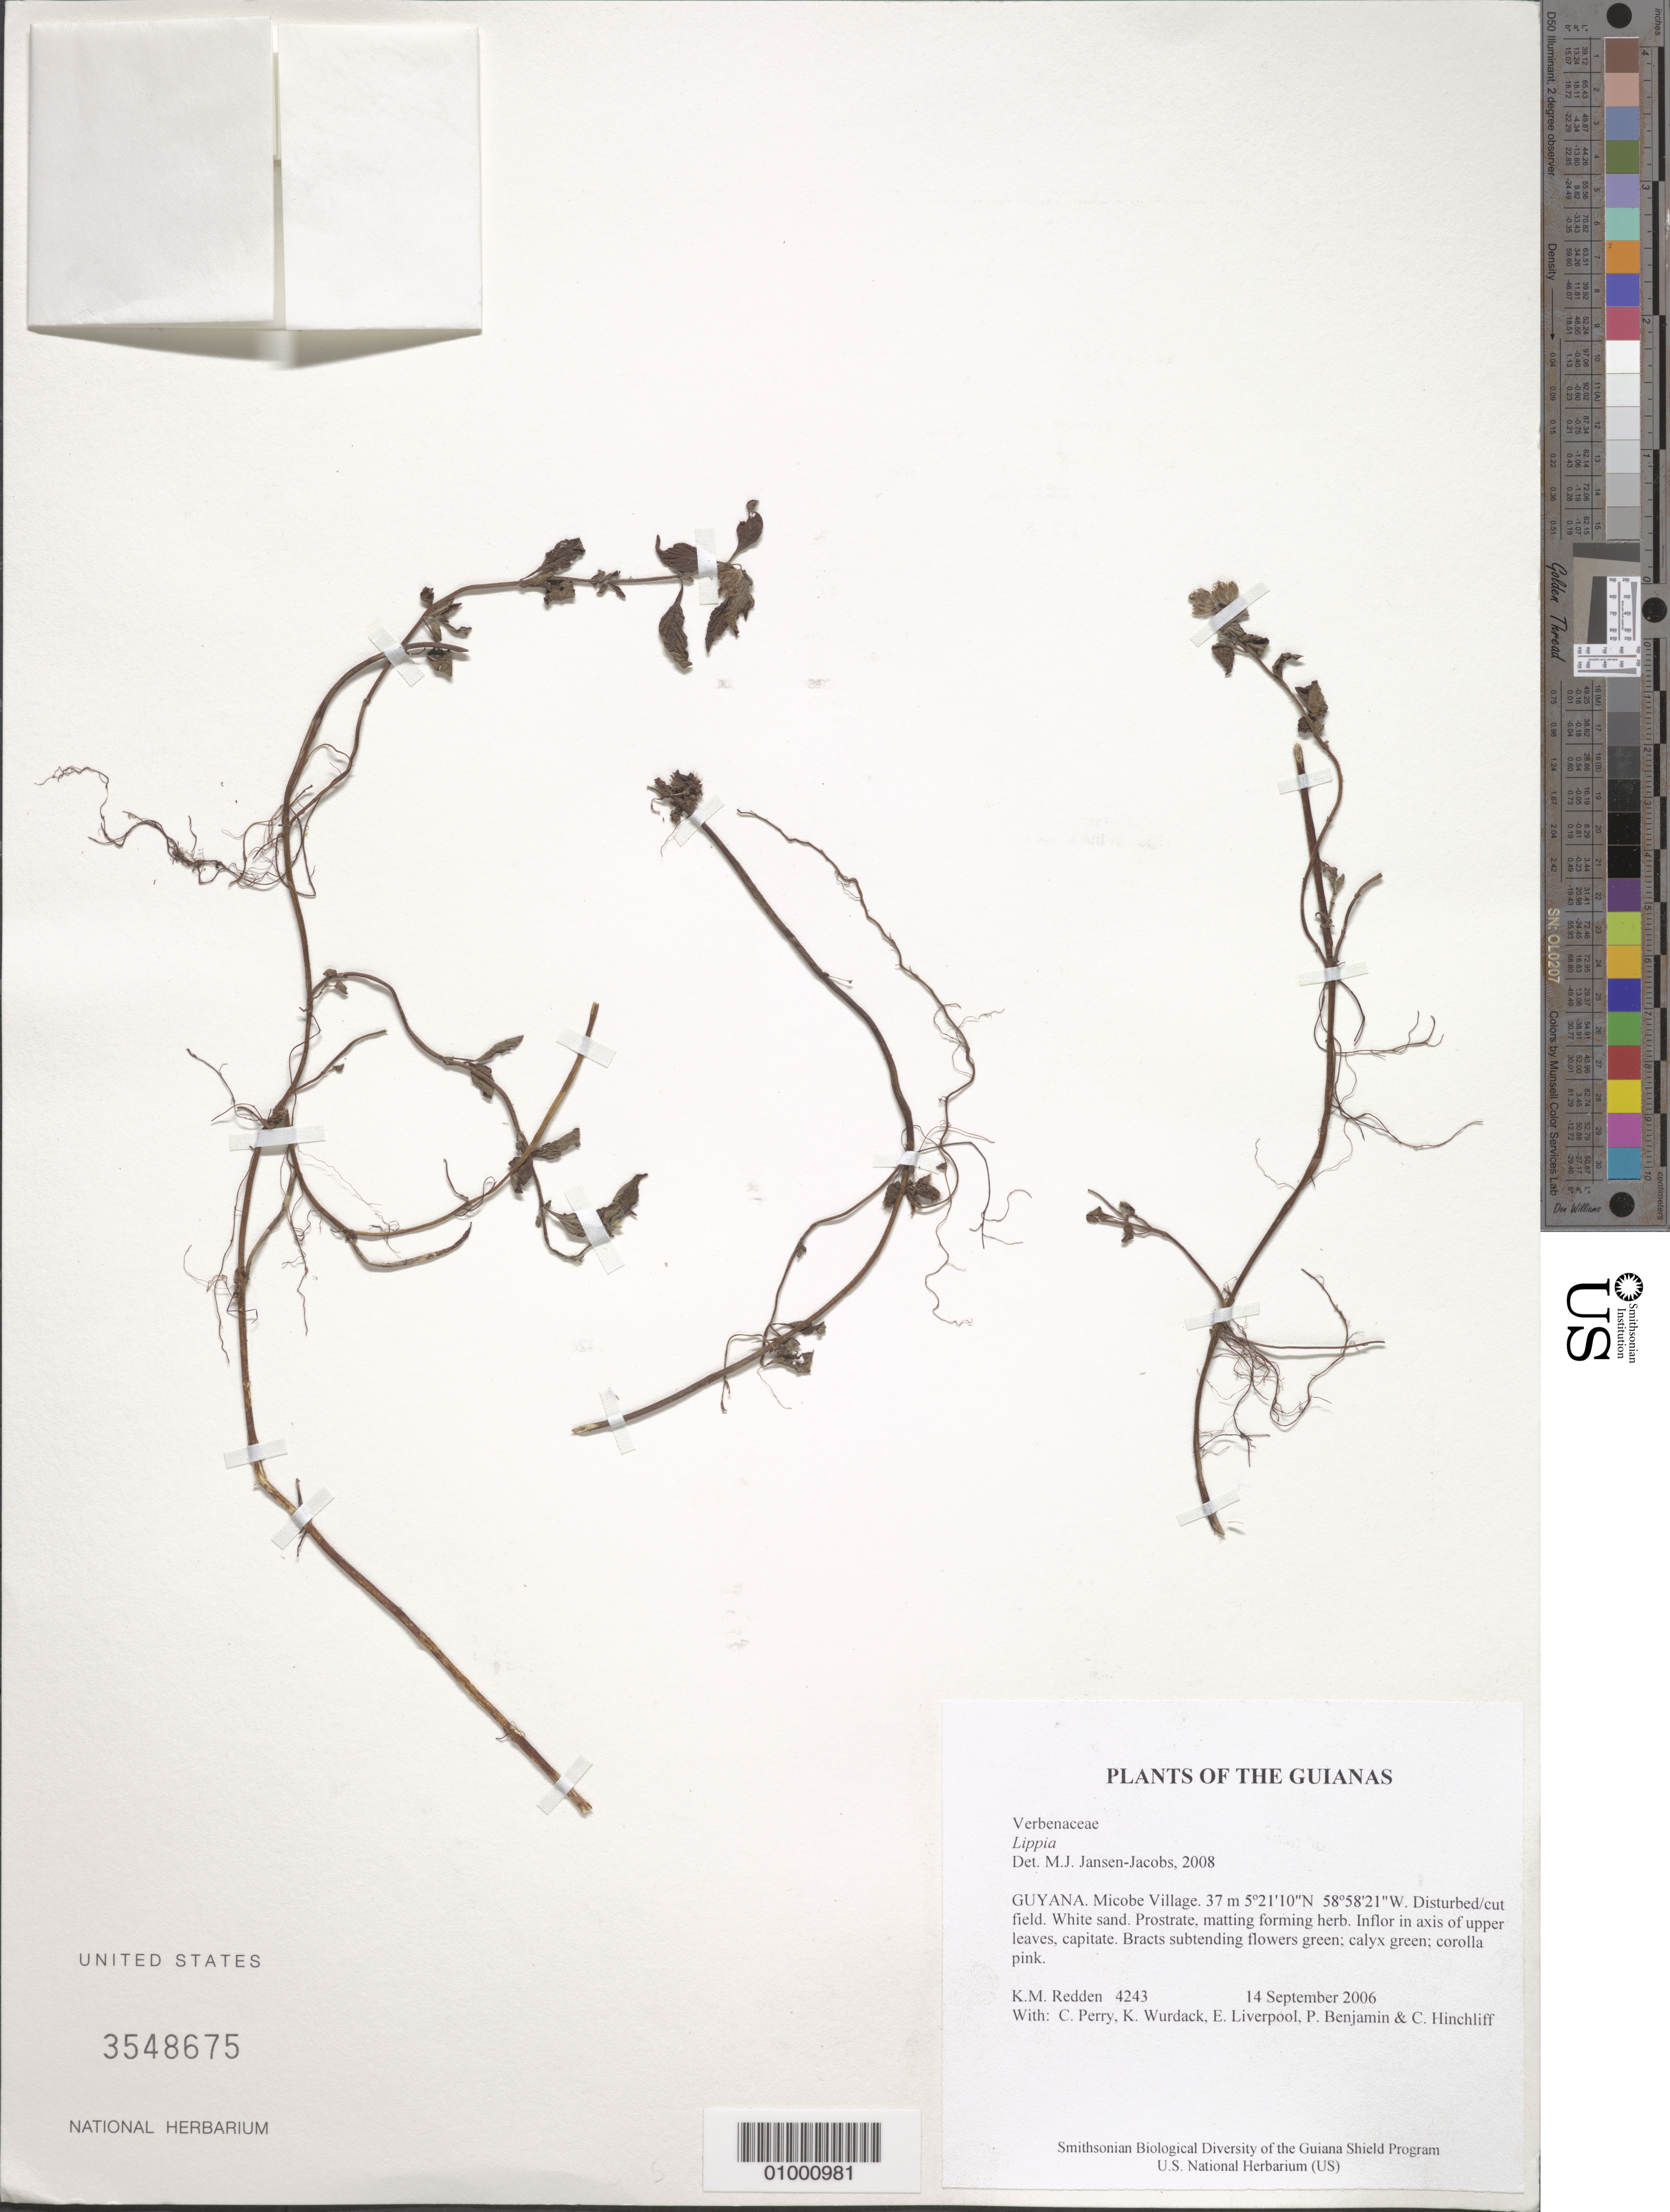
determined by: Mirra, Fabiana, (SI), Instituto de Botanica Darwinion (ARGENTINA)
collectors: K. M. Redden, C. Perry, K. Wurdack, E. Liverpool, P. Benjamin & C. E. Hinchliff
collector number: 4243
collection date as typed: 14 September 2006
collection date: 2006-09-14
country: Guyana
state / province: Potaro-Siparuni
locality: Micobe Village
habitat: Disturbed/cut field. White sand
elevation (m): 37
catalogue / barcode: US 3548675